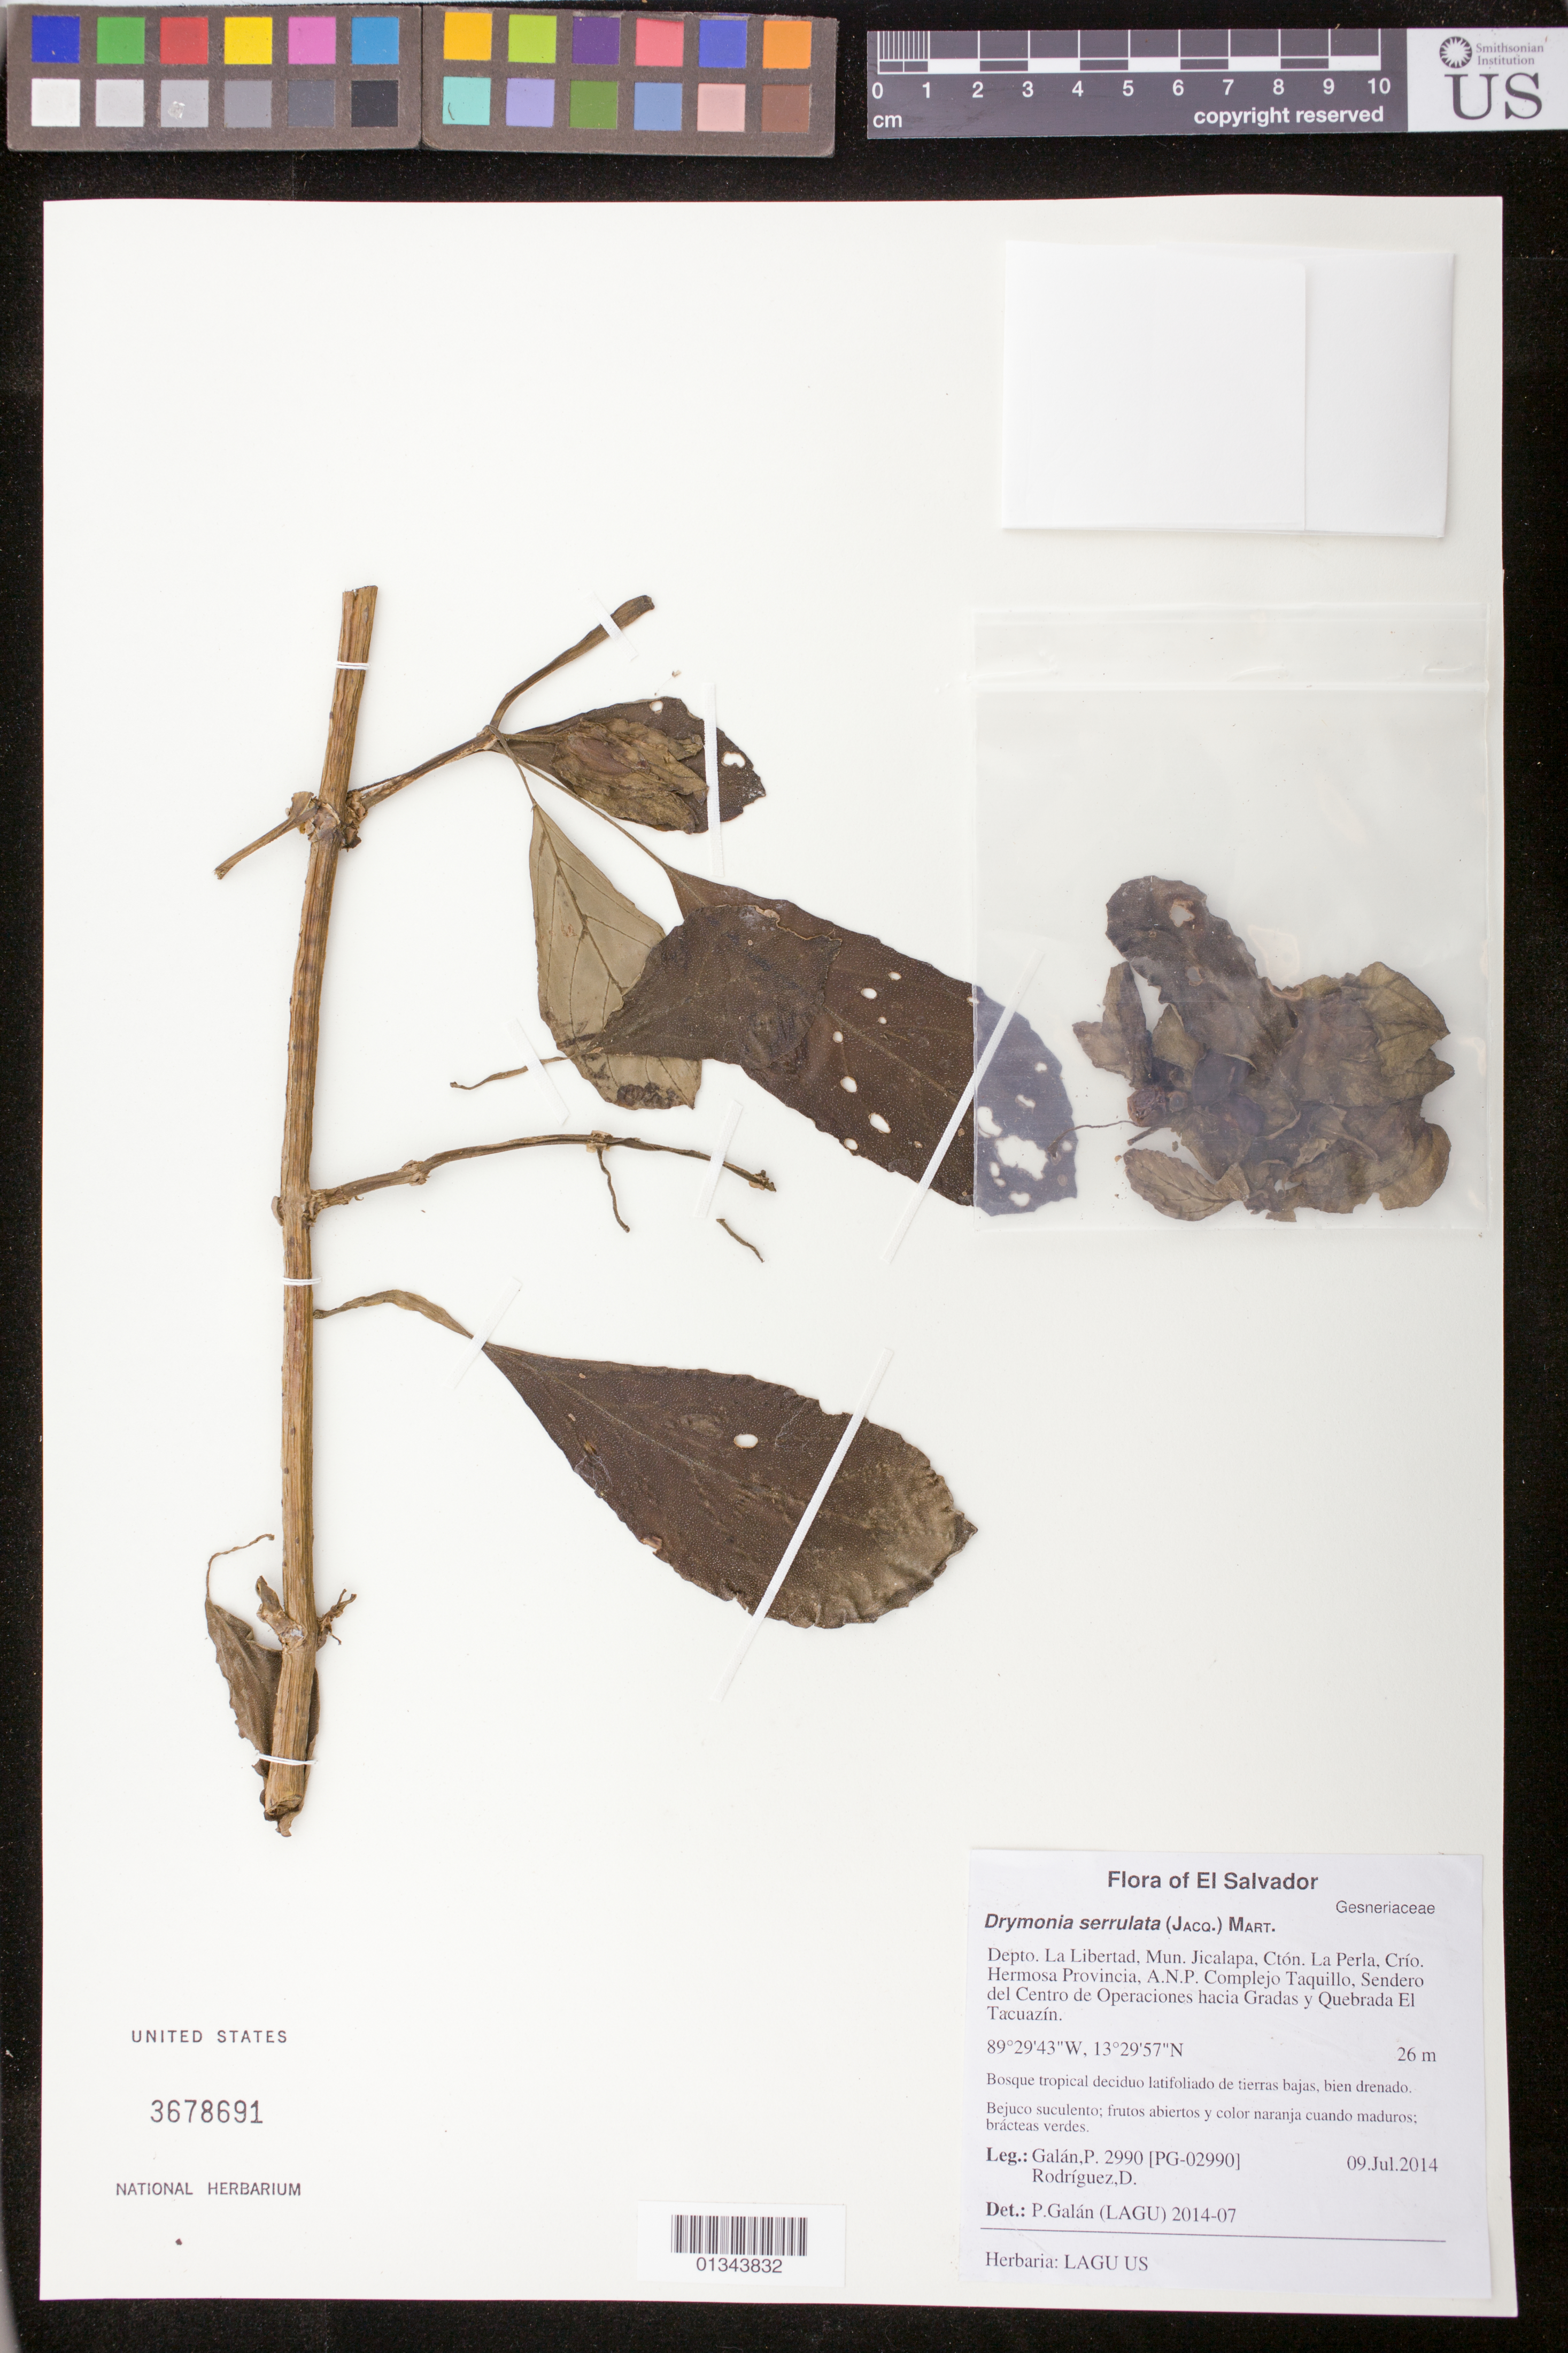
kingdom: Plantae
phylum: Tracheophyta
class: Magnoliopsida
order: Lamiales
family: Gesneriaceae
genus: Drymonia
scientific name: Drymonia serrulata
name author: (Jacq.) Mart.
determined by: Galan, P.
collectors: P. Galan & D. Rodriguez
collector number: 2990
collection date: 2014-07-09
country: El Salvador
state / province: La Libertad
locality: Mun. Jicalapa, Ctón. La Perla, Crío. Hermosa Provincia, A.N.P. Complejo Taquillo, Sendero del Centro de Operaciones hacia Gradas y Quebrada El Tacuazin.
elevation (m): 26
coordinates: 13 29 57 N, 89 29 43 W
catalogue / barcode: US 3678691